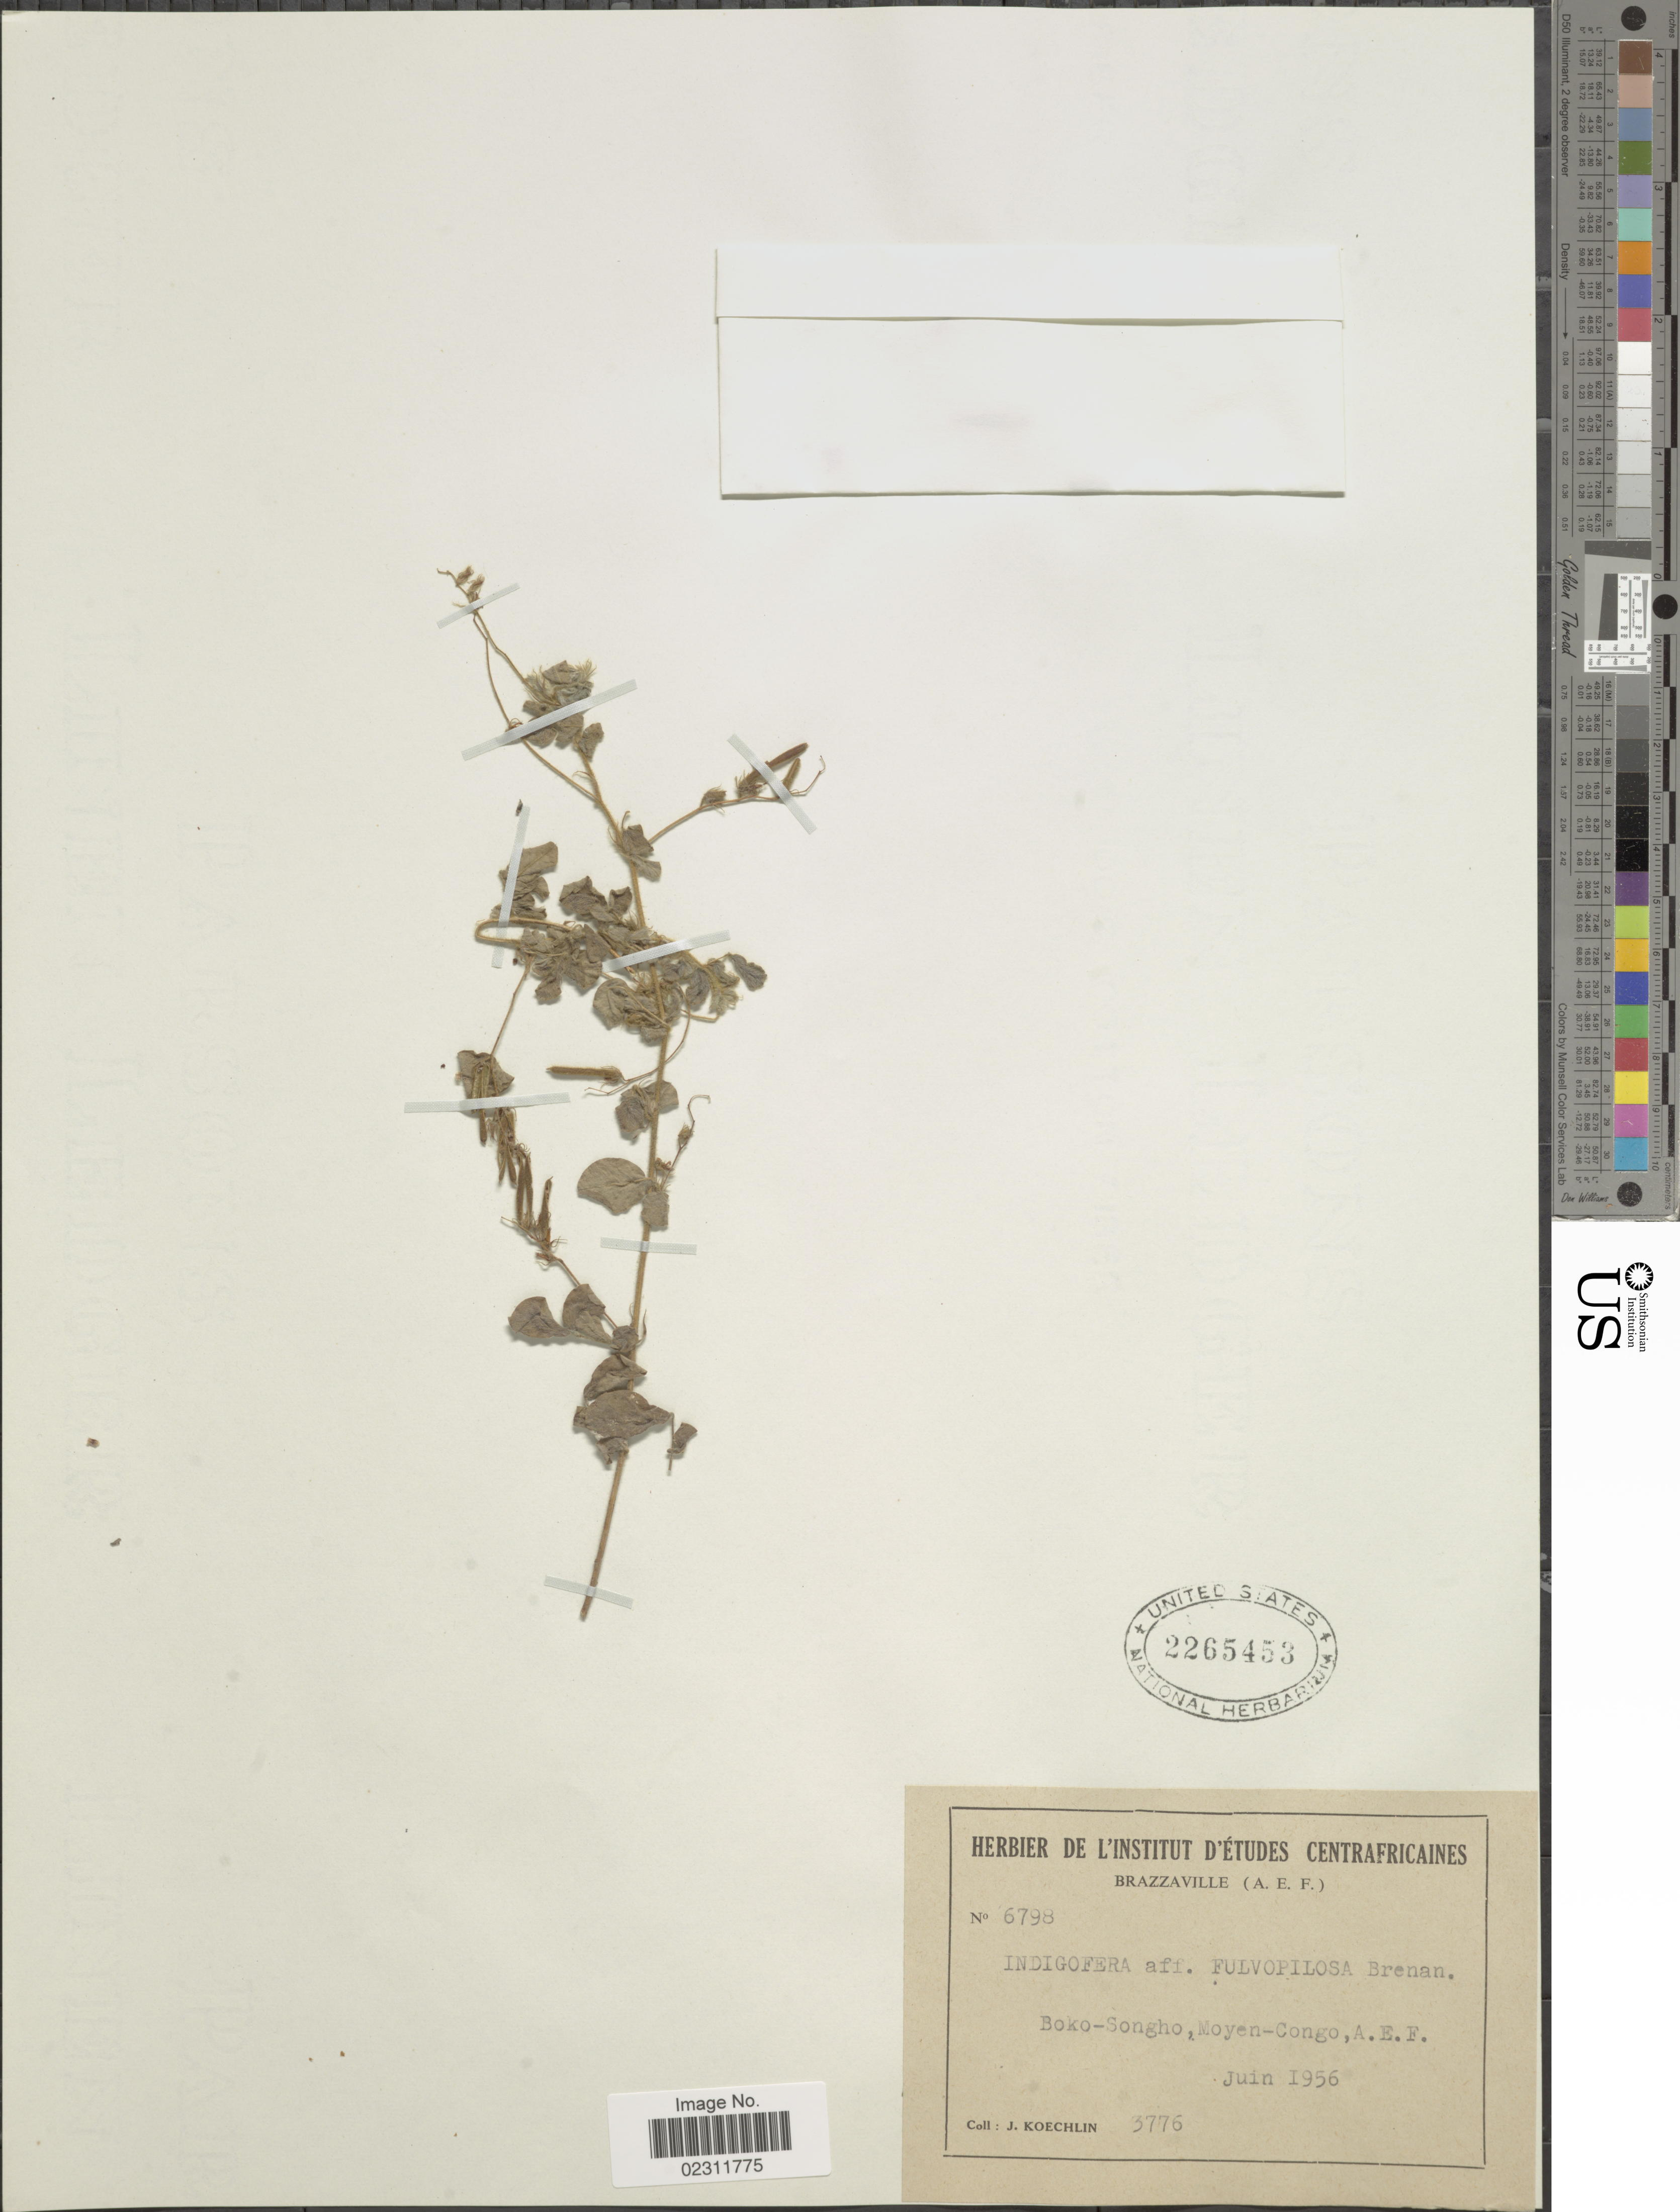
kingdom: Plantae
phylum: Tracheophyta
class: Magnoliopsida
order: Fabales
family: Fabaceae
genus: Indigofera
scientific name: Indigofera fulvopilosa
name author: Brenan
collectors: J. Koechlin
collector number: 3776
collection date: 1956-06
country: Congo, Republic of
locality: Boko-Songho, Moyen-Congo, A.E.F.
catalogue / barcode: US 2265453